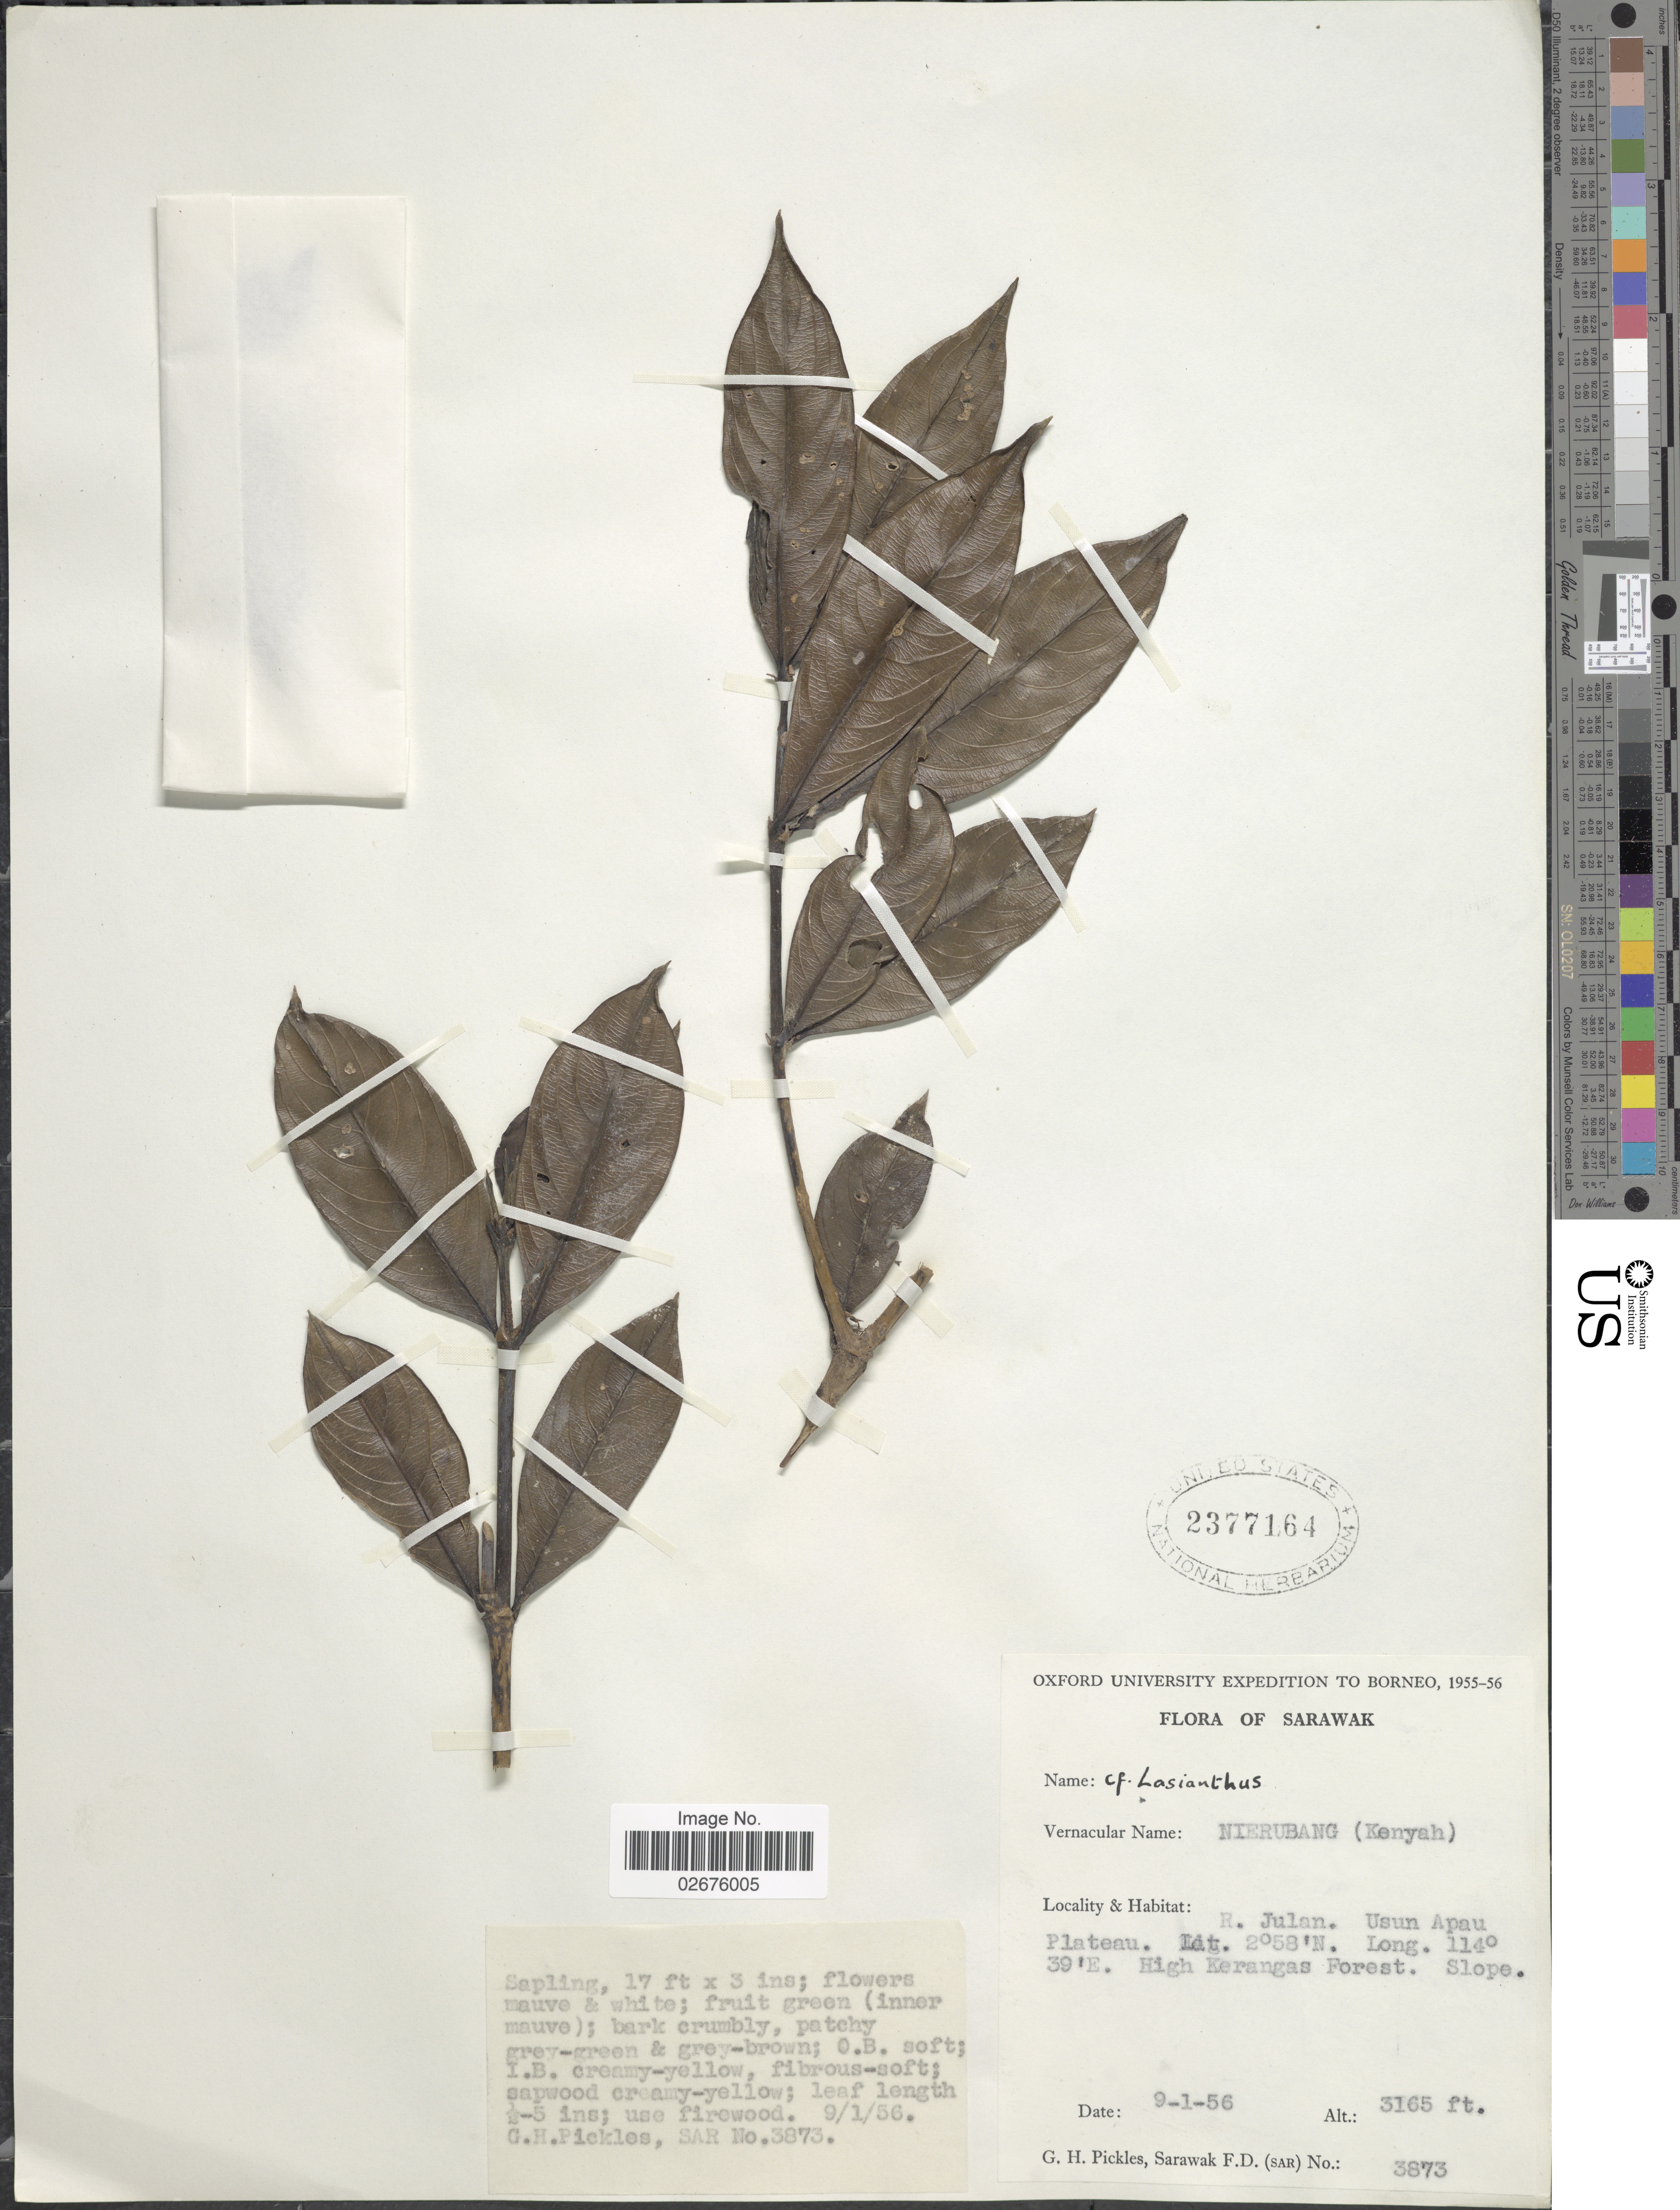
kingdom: Plantae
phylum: Tracheophyta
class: Magnoliopsida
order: Gentianales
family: Rubiaceae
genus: Lasianthus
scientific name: Lasianthus sp.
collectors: G. Pickles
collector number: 3873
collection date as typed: Transcribed d/m/y: 9/1/56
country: Malaysia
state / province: Sarawak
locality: R. Julan. Usun Apau Plateau. High Kerangas Forest. Slope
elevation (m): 965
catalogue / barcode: US 2377164